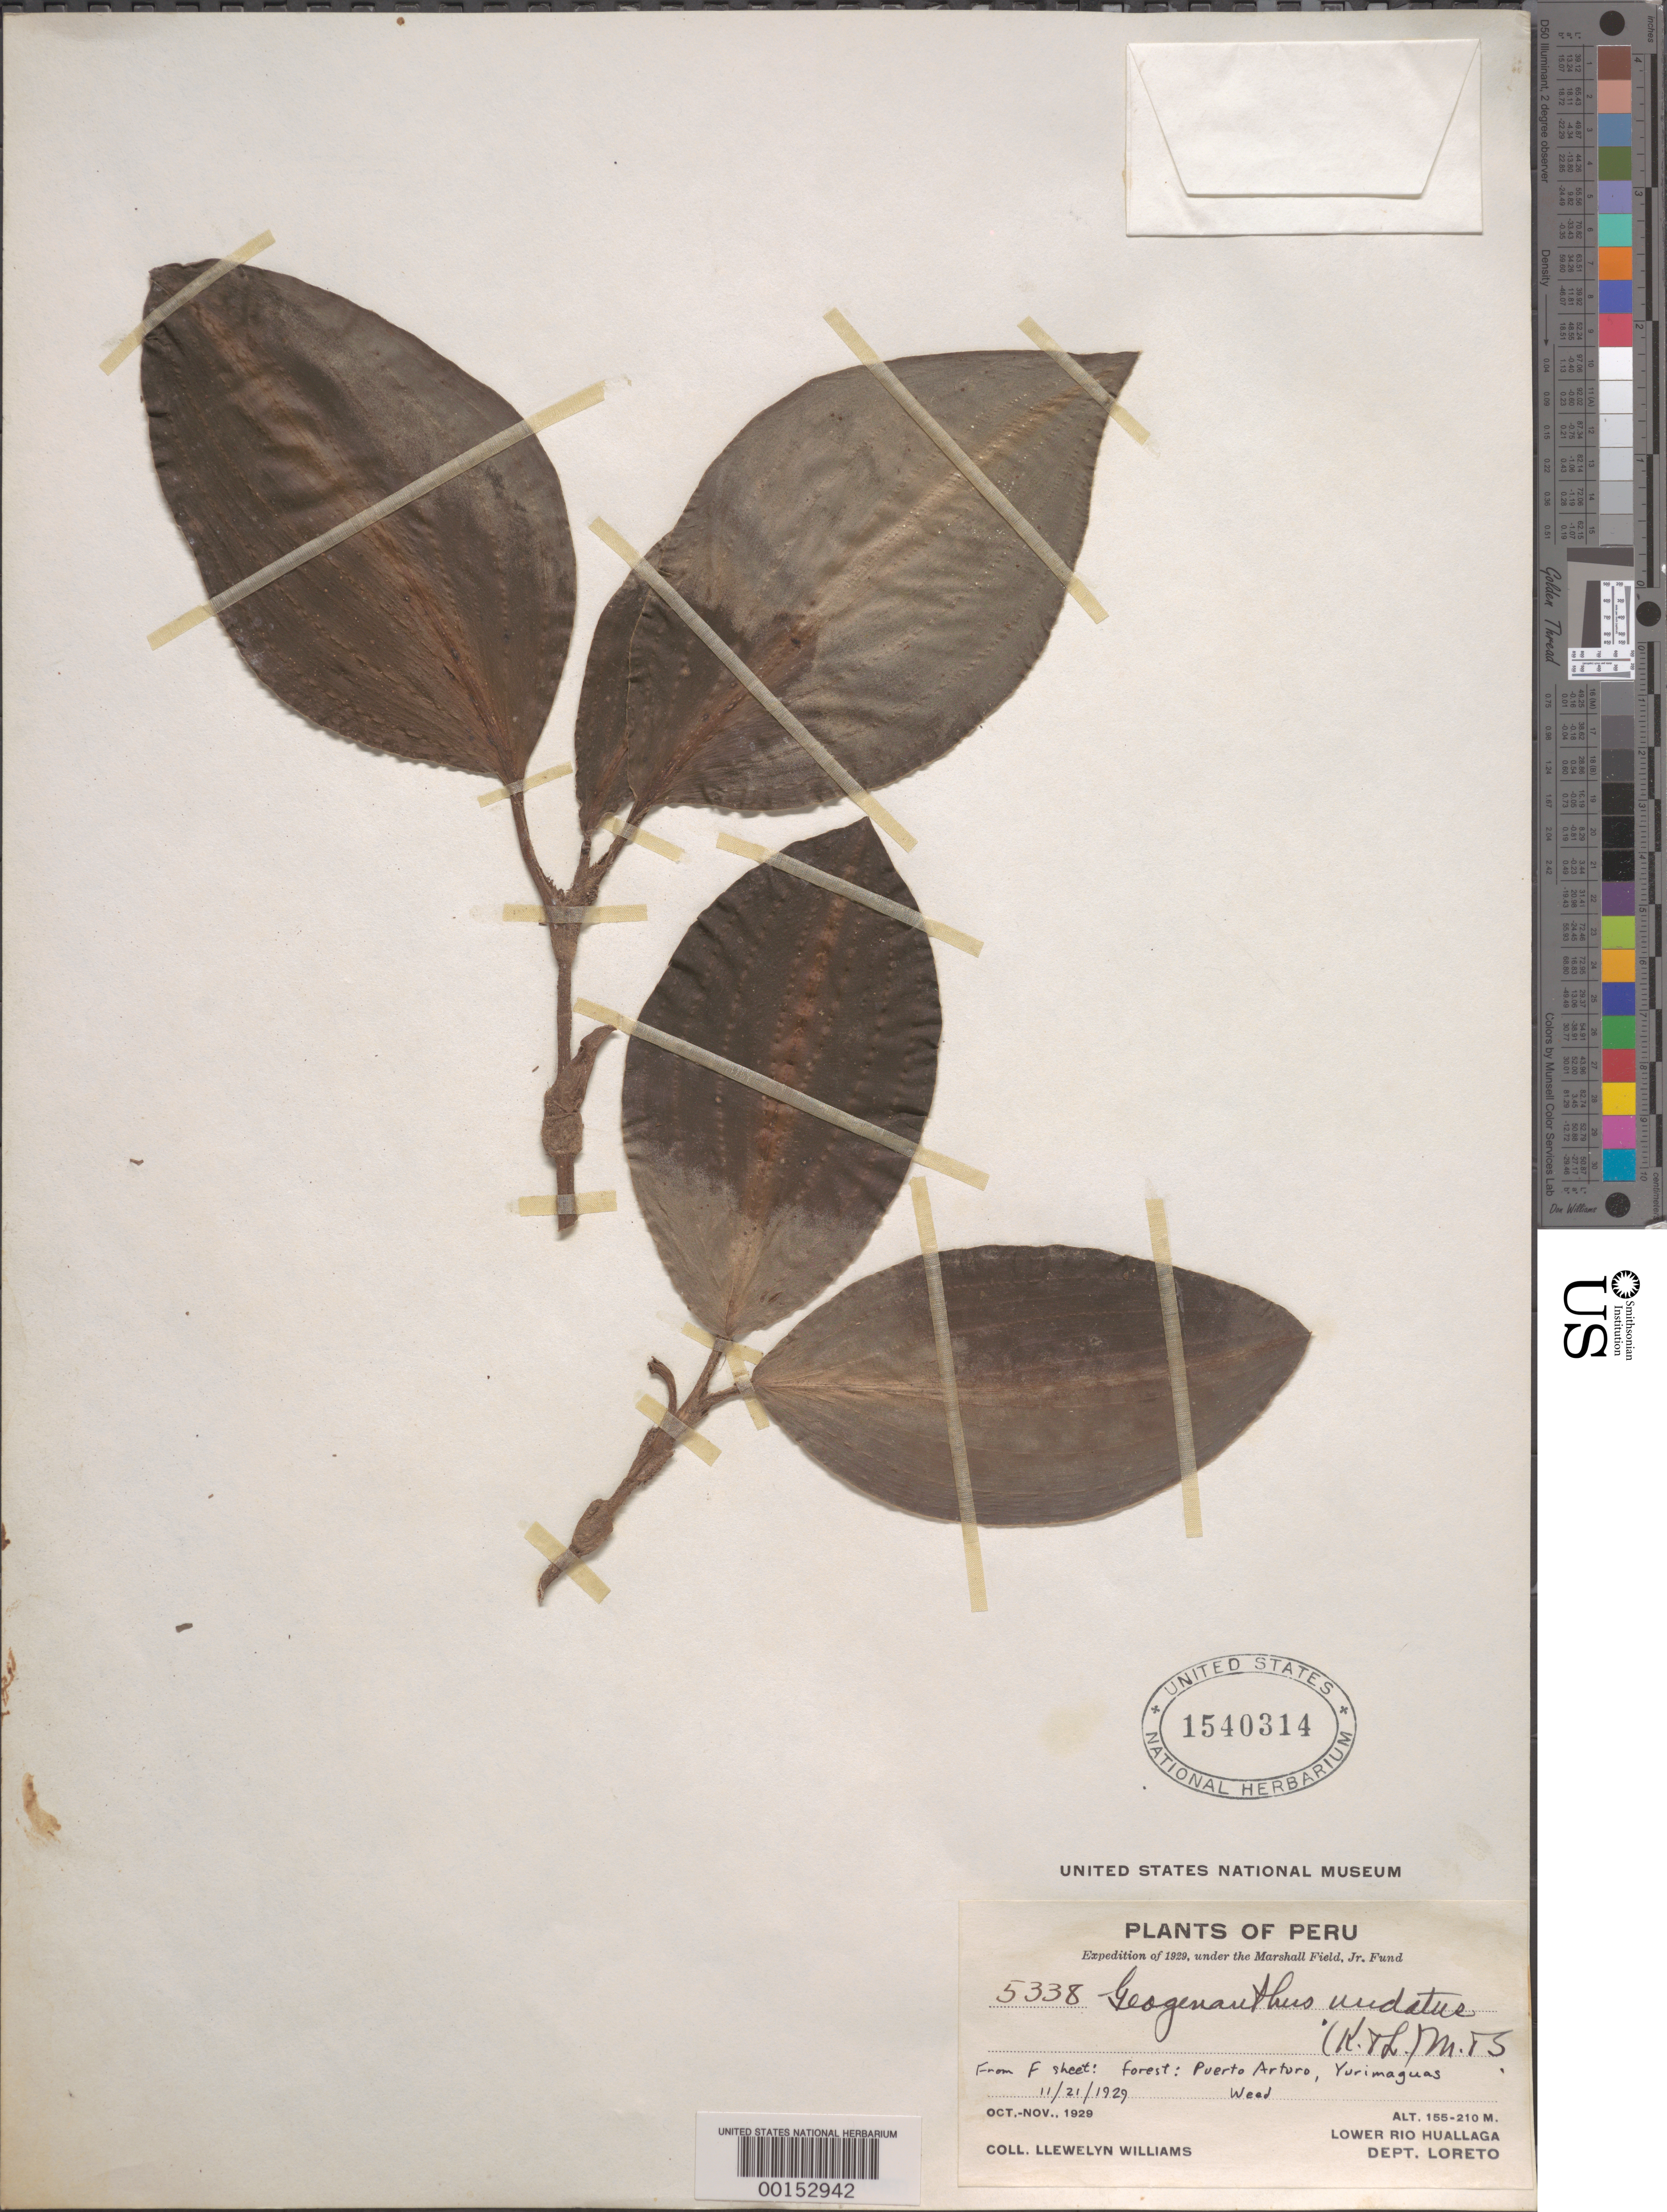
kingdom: Plantae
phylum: Tracheophyta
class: Liliopsida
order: Commelinales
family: Commelinaceae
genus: Geogenanthus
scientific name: Geogenanthus poeppigii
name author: (Miq.) Faden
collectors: Ll. Williams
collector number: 5338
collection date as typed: Oct 1929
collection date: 1929-10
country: Peru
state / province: Loreto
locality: Lower rio huallaga; puerto arturo, yurimaguas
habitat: Forest understory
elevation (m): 155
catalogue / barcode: US 1540314